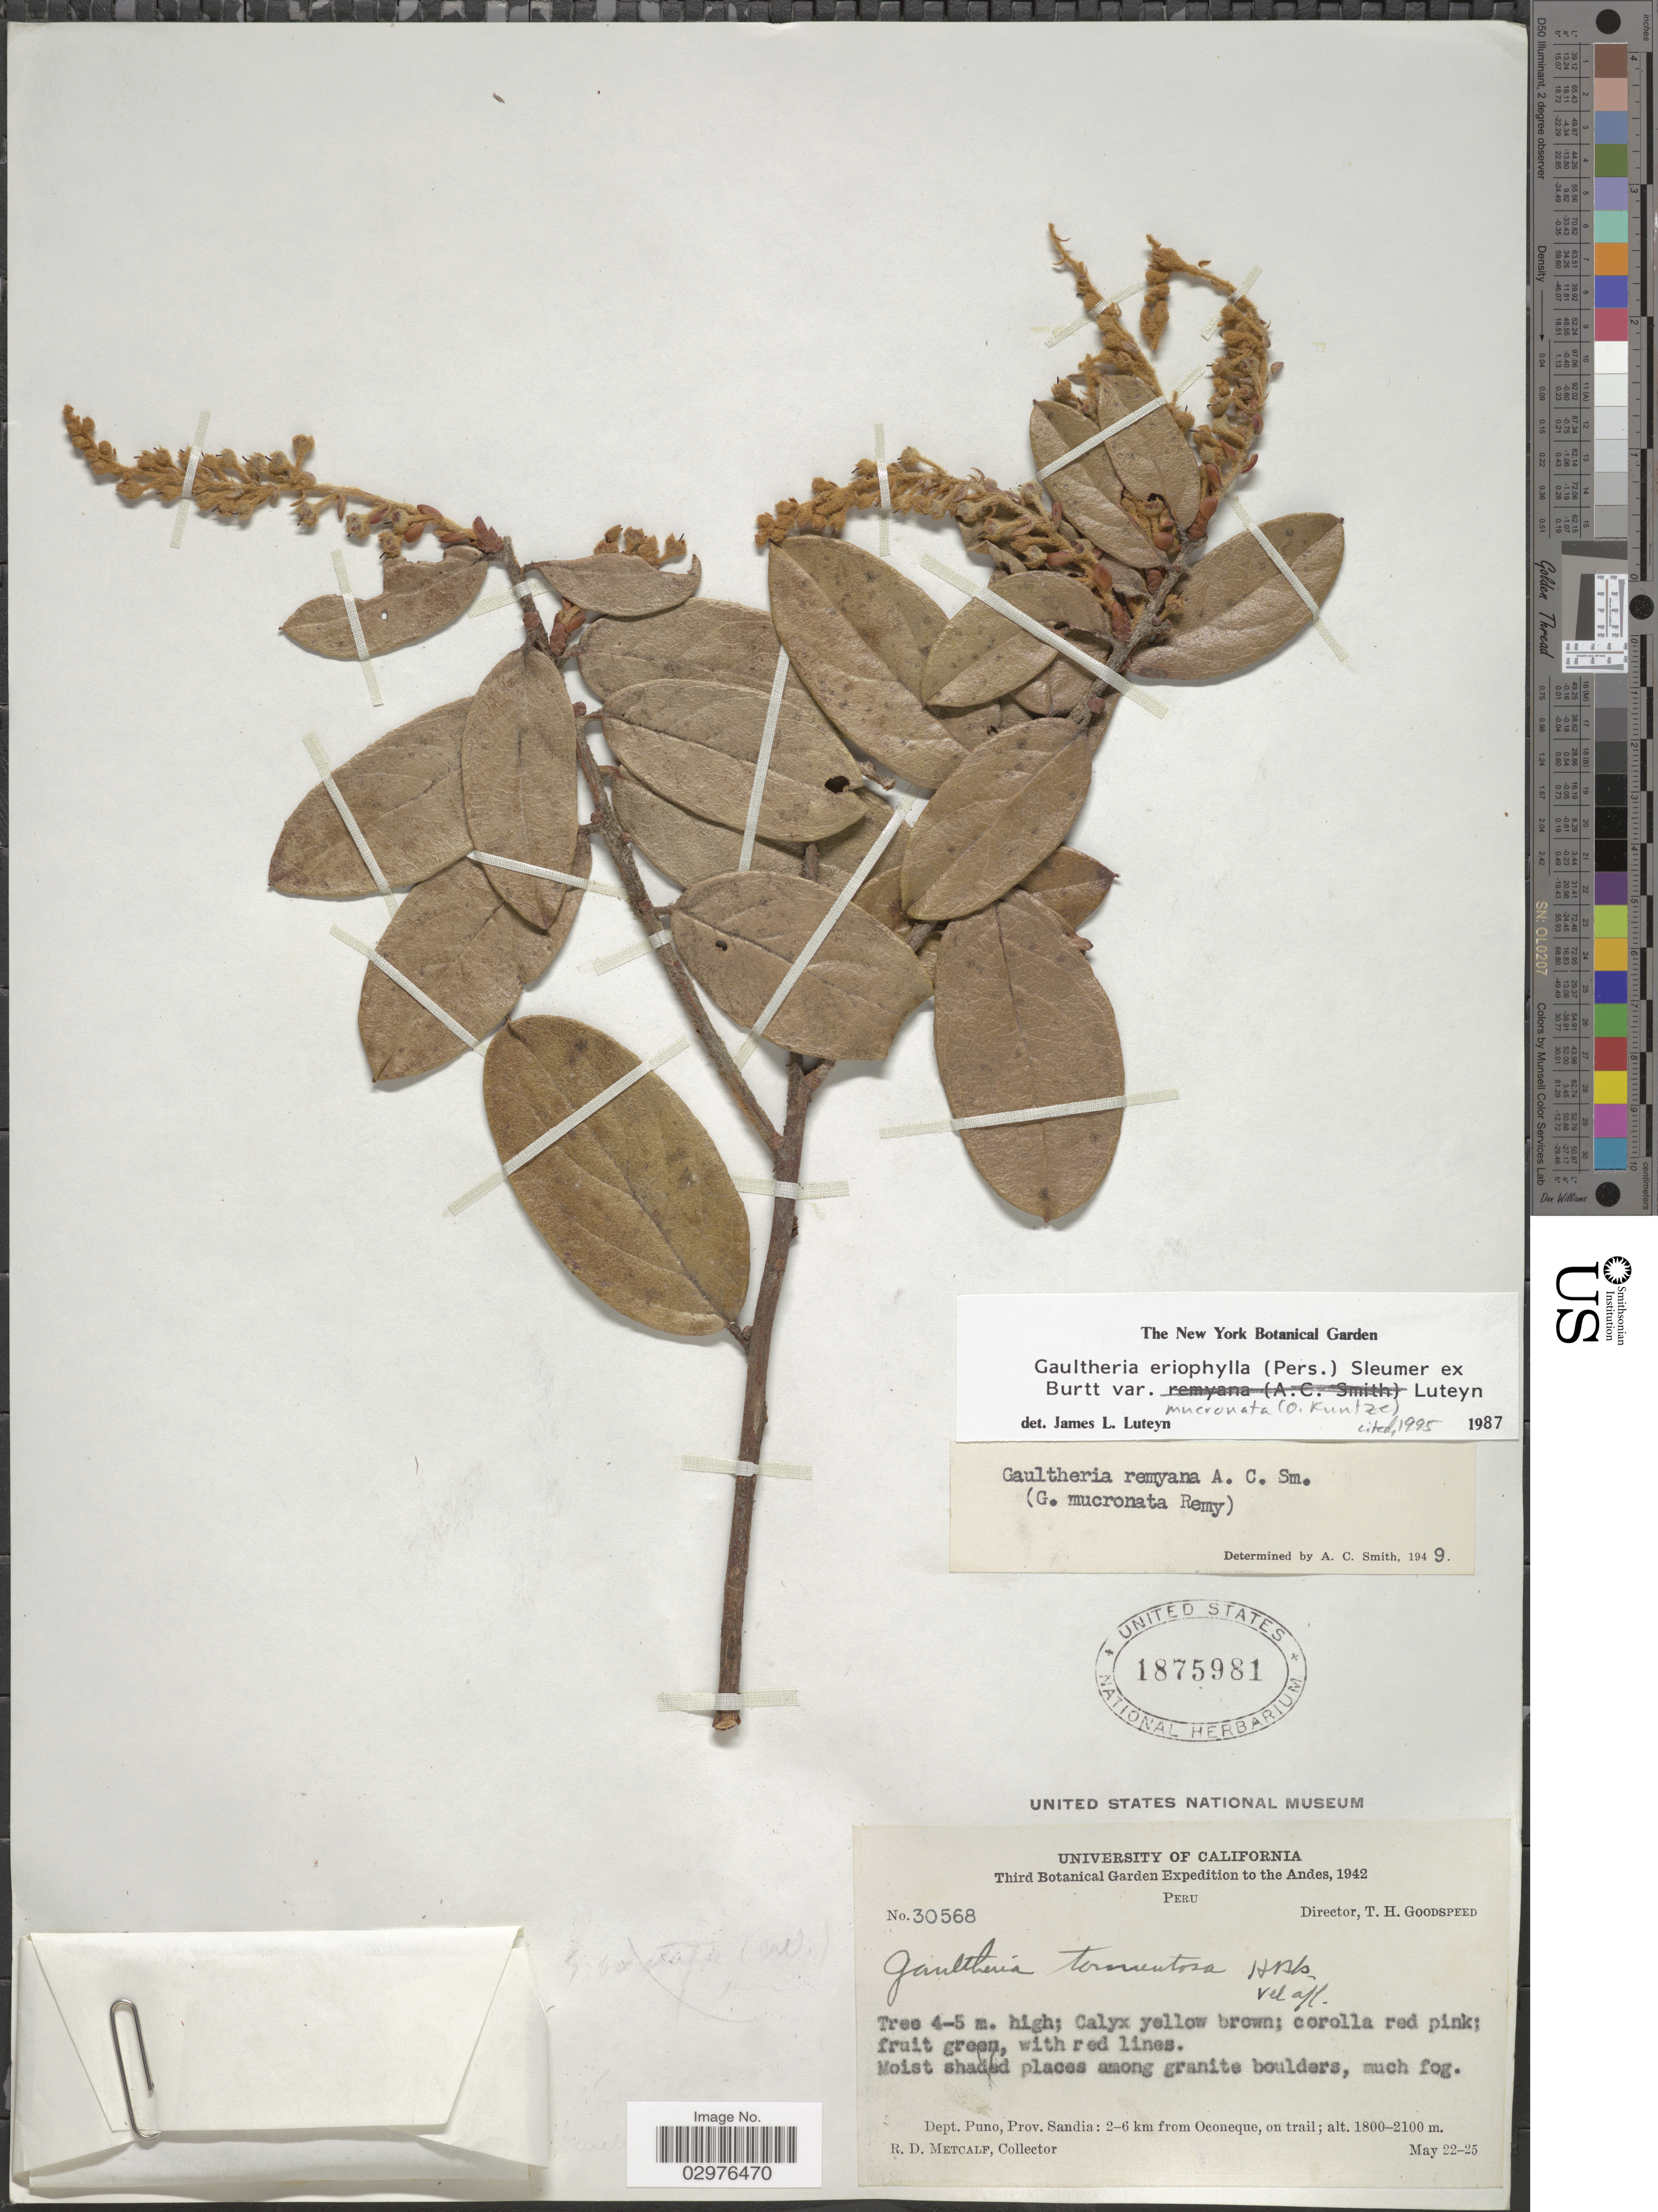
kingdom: Plantae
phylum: Tracheophyta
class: Magnoliopsida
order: Ericales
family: Ericaceae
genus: Gaultheria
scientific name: Gaultheria eriophylla var. mucronata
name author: Luteyn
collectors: R. D. Metcalf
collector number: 30568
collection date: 1942-05-22/1942-05-25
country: Peru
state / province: Puno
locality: Andes. Dept. Puno, Prov. Sandia: 2-6 km from Oconeque, on trail.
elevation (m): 1800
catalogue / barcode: US 1875981